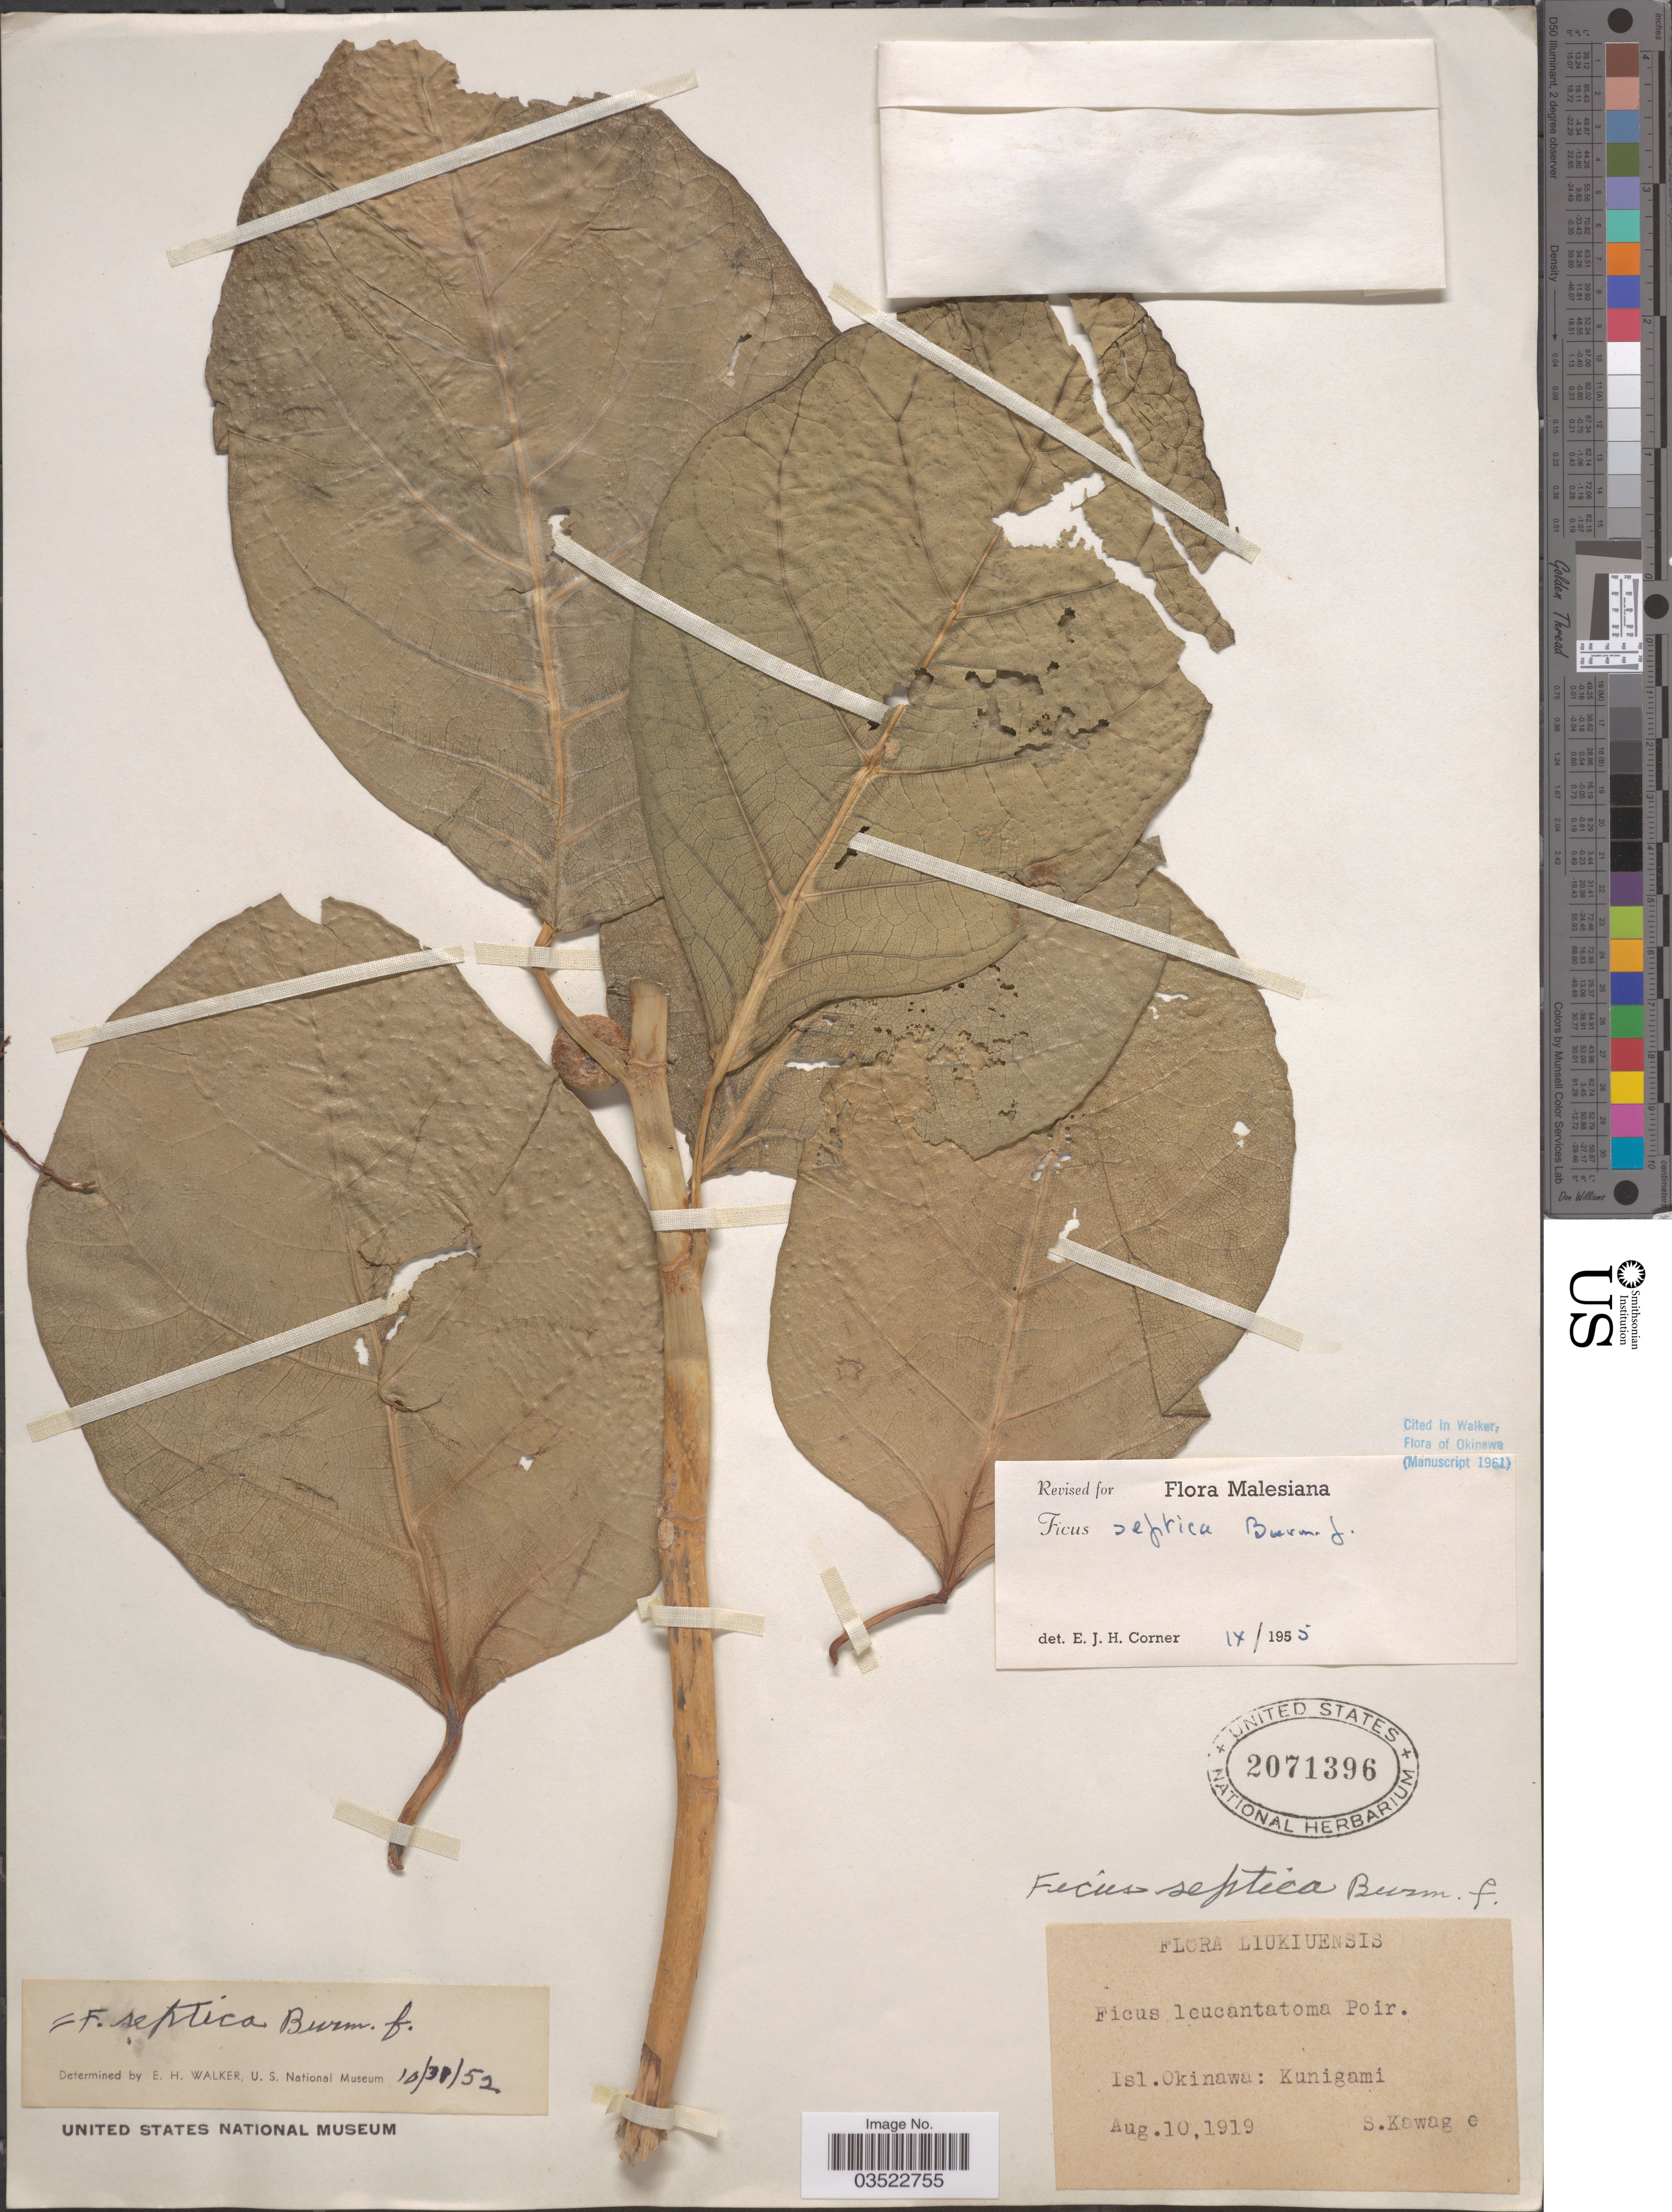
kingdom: Plantae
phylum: Tracheophyta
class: Magnoliopsida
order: Rosales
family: Moraceae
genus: Ficus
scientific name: Ficus septica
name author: Burm. f.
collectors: S. Kawagoe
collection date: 1919-08-10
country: Japan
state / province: Okinawa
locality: Liukiuensis. Isl. Okinawa: Kunigami.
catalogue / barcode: US 2071396